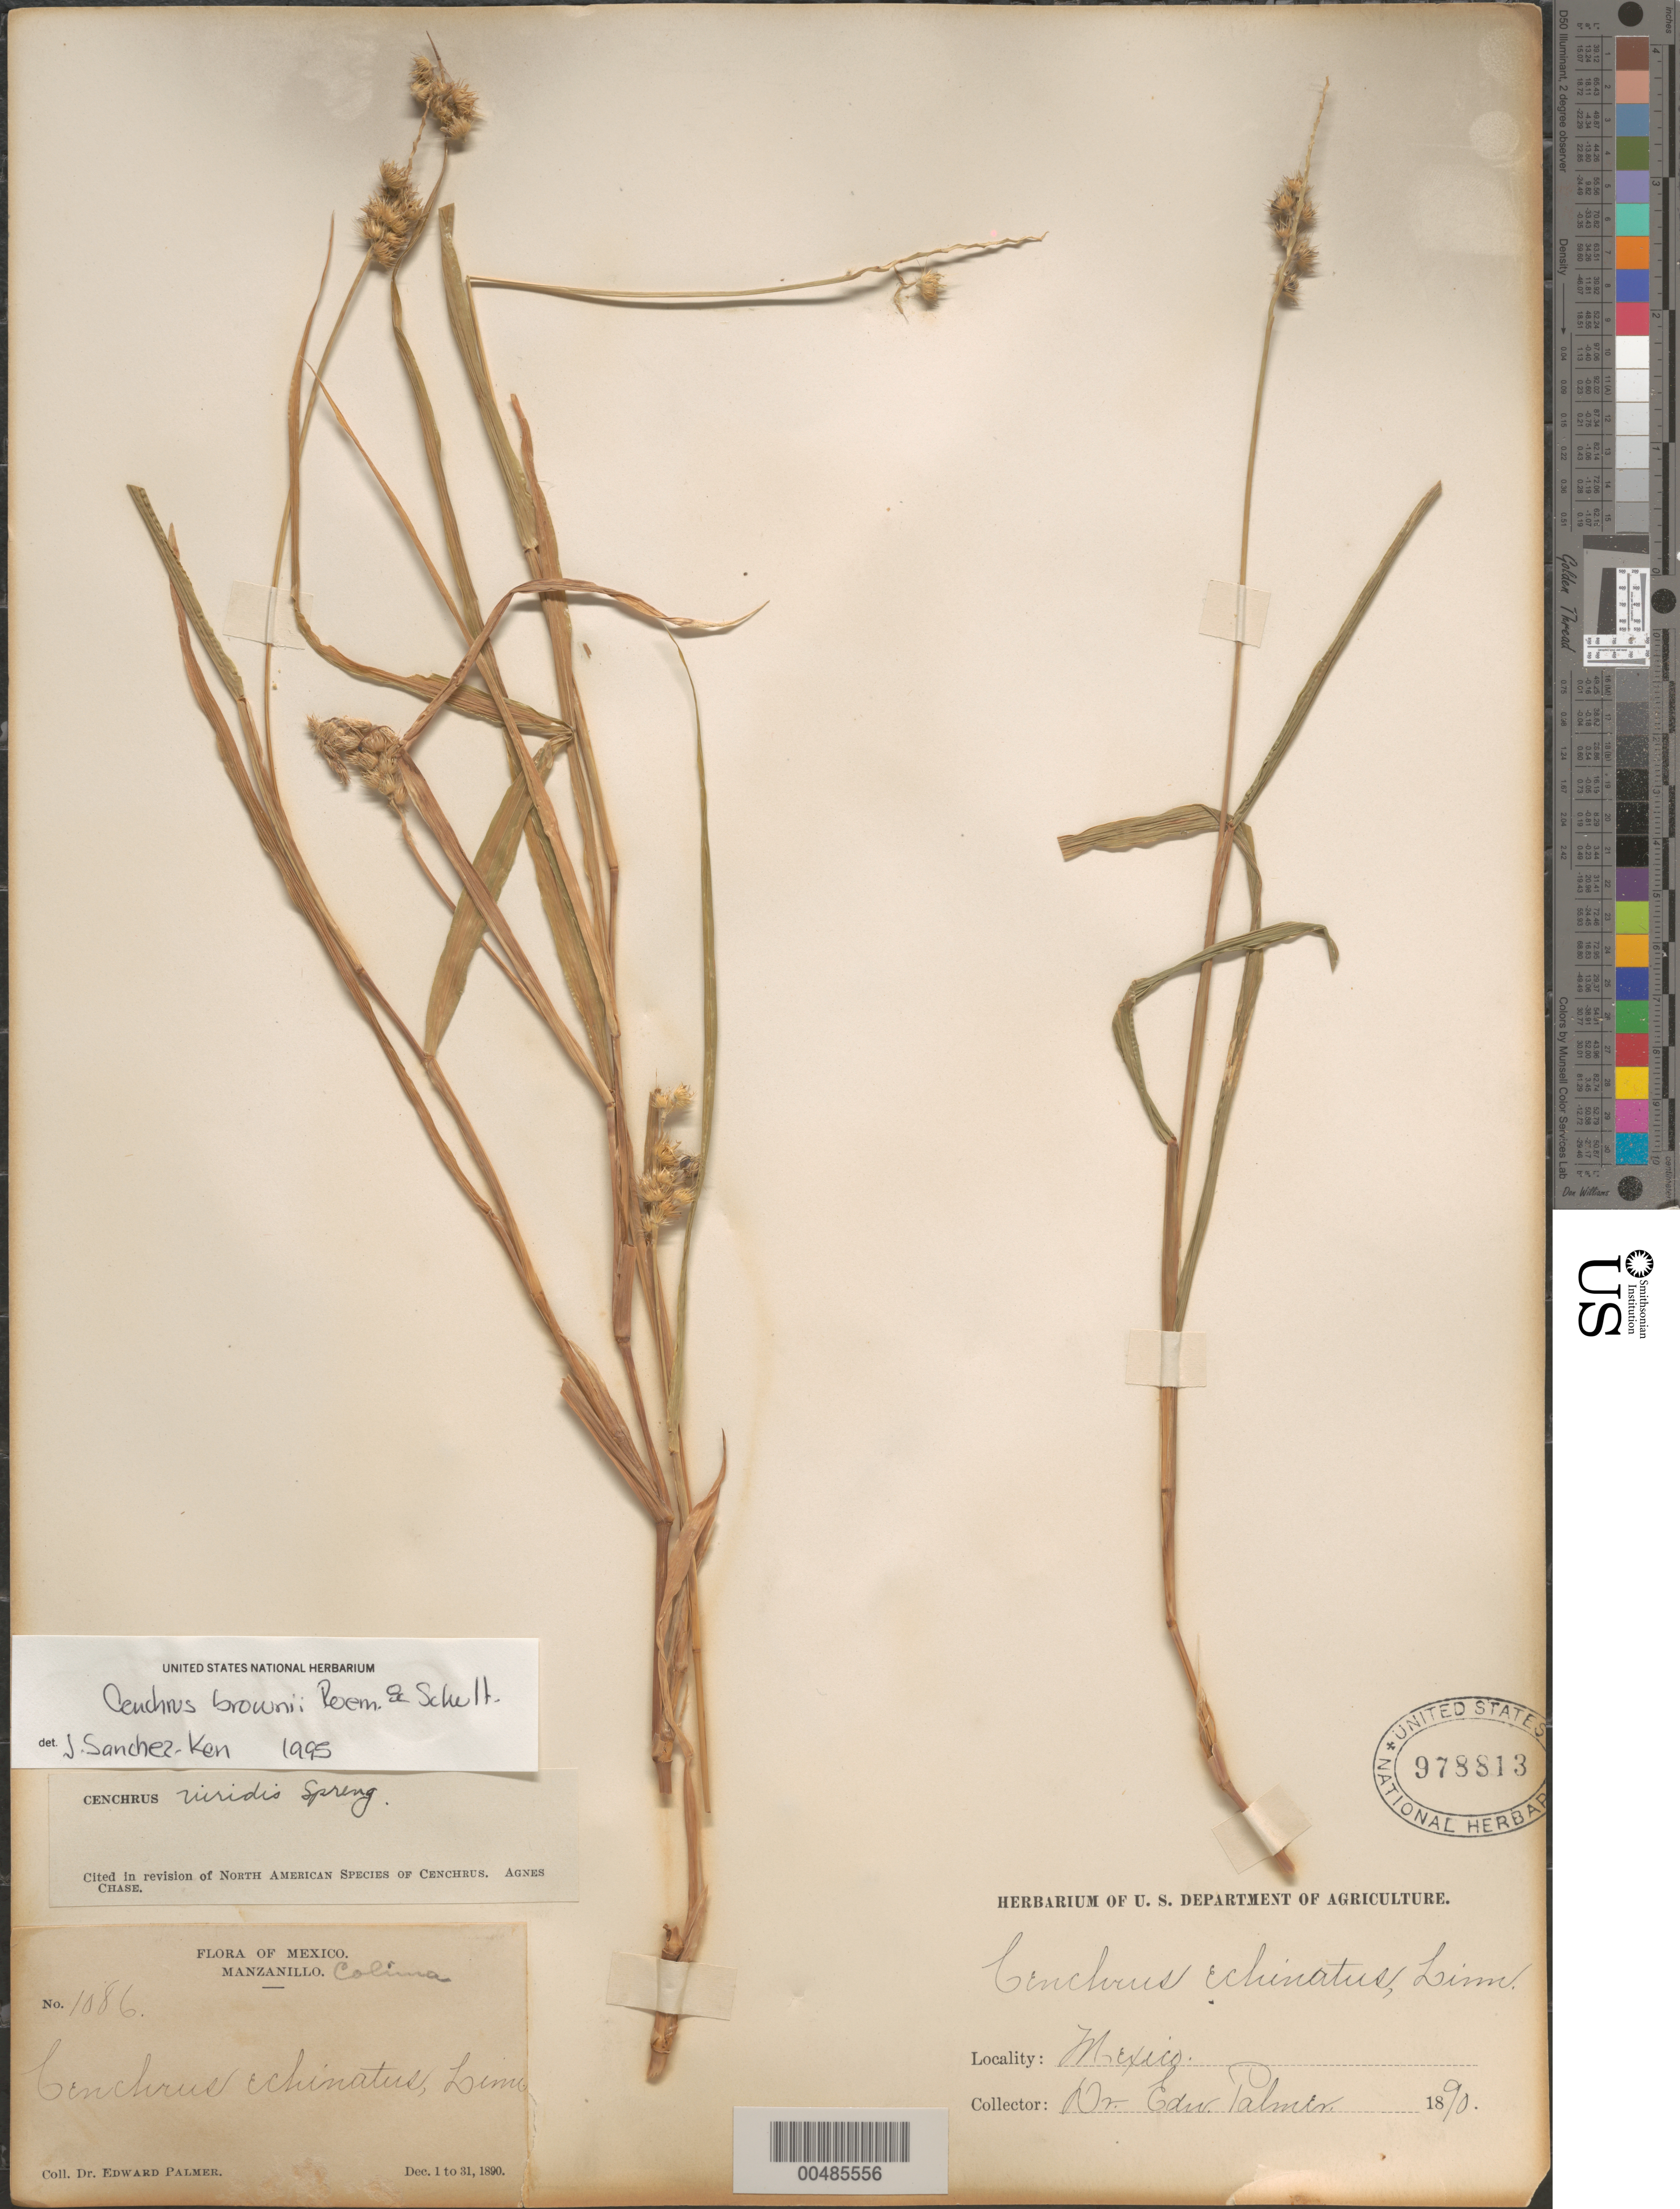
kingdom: Plantae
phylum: Tracheophyta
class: Liliopsida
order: Poales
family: Poaceae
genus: Cenchrus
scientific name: Cenchrus brownii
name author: Roem. & Schult.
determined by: Sánchez-Ken, J. G.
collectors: E. Palmer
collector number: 1086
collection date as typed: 1 Dec 1890 to 31 Dec 1890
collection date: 1890-12-01/1890-12-31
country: Mexico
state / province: Colima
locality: Manzanillo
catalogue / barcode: US 978813